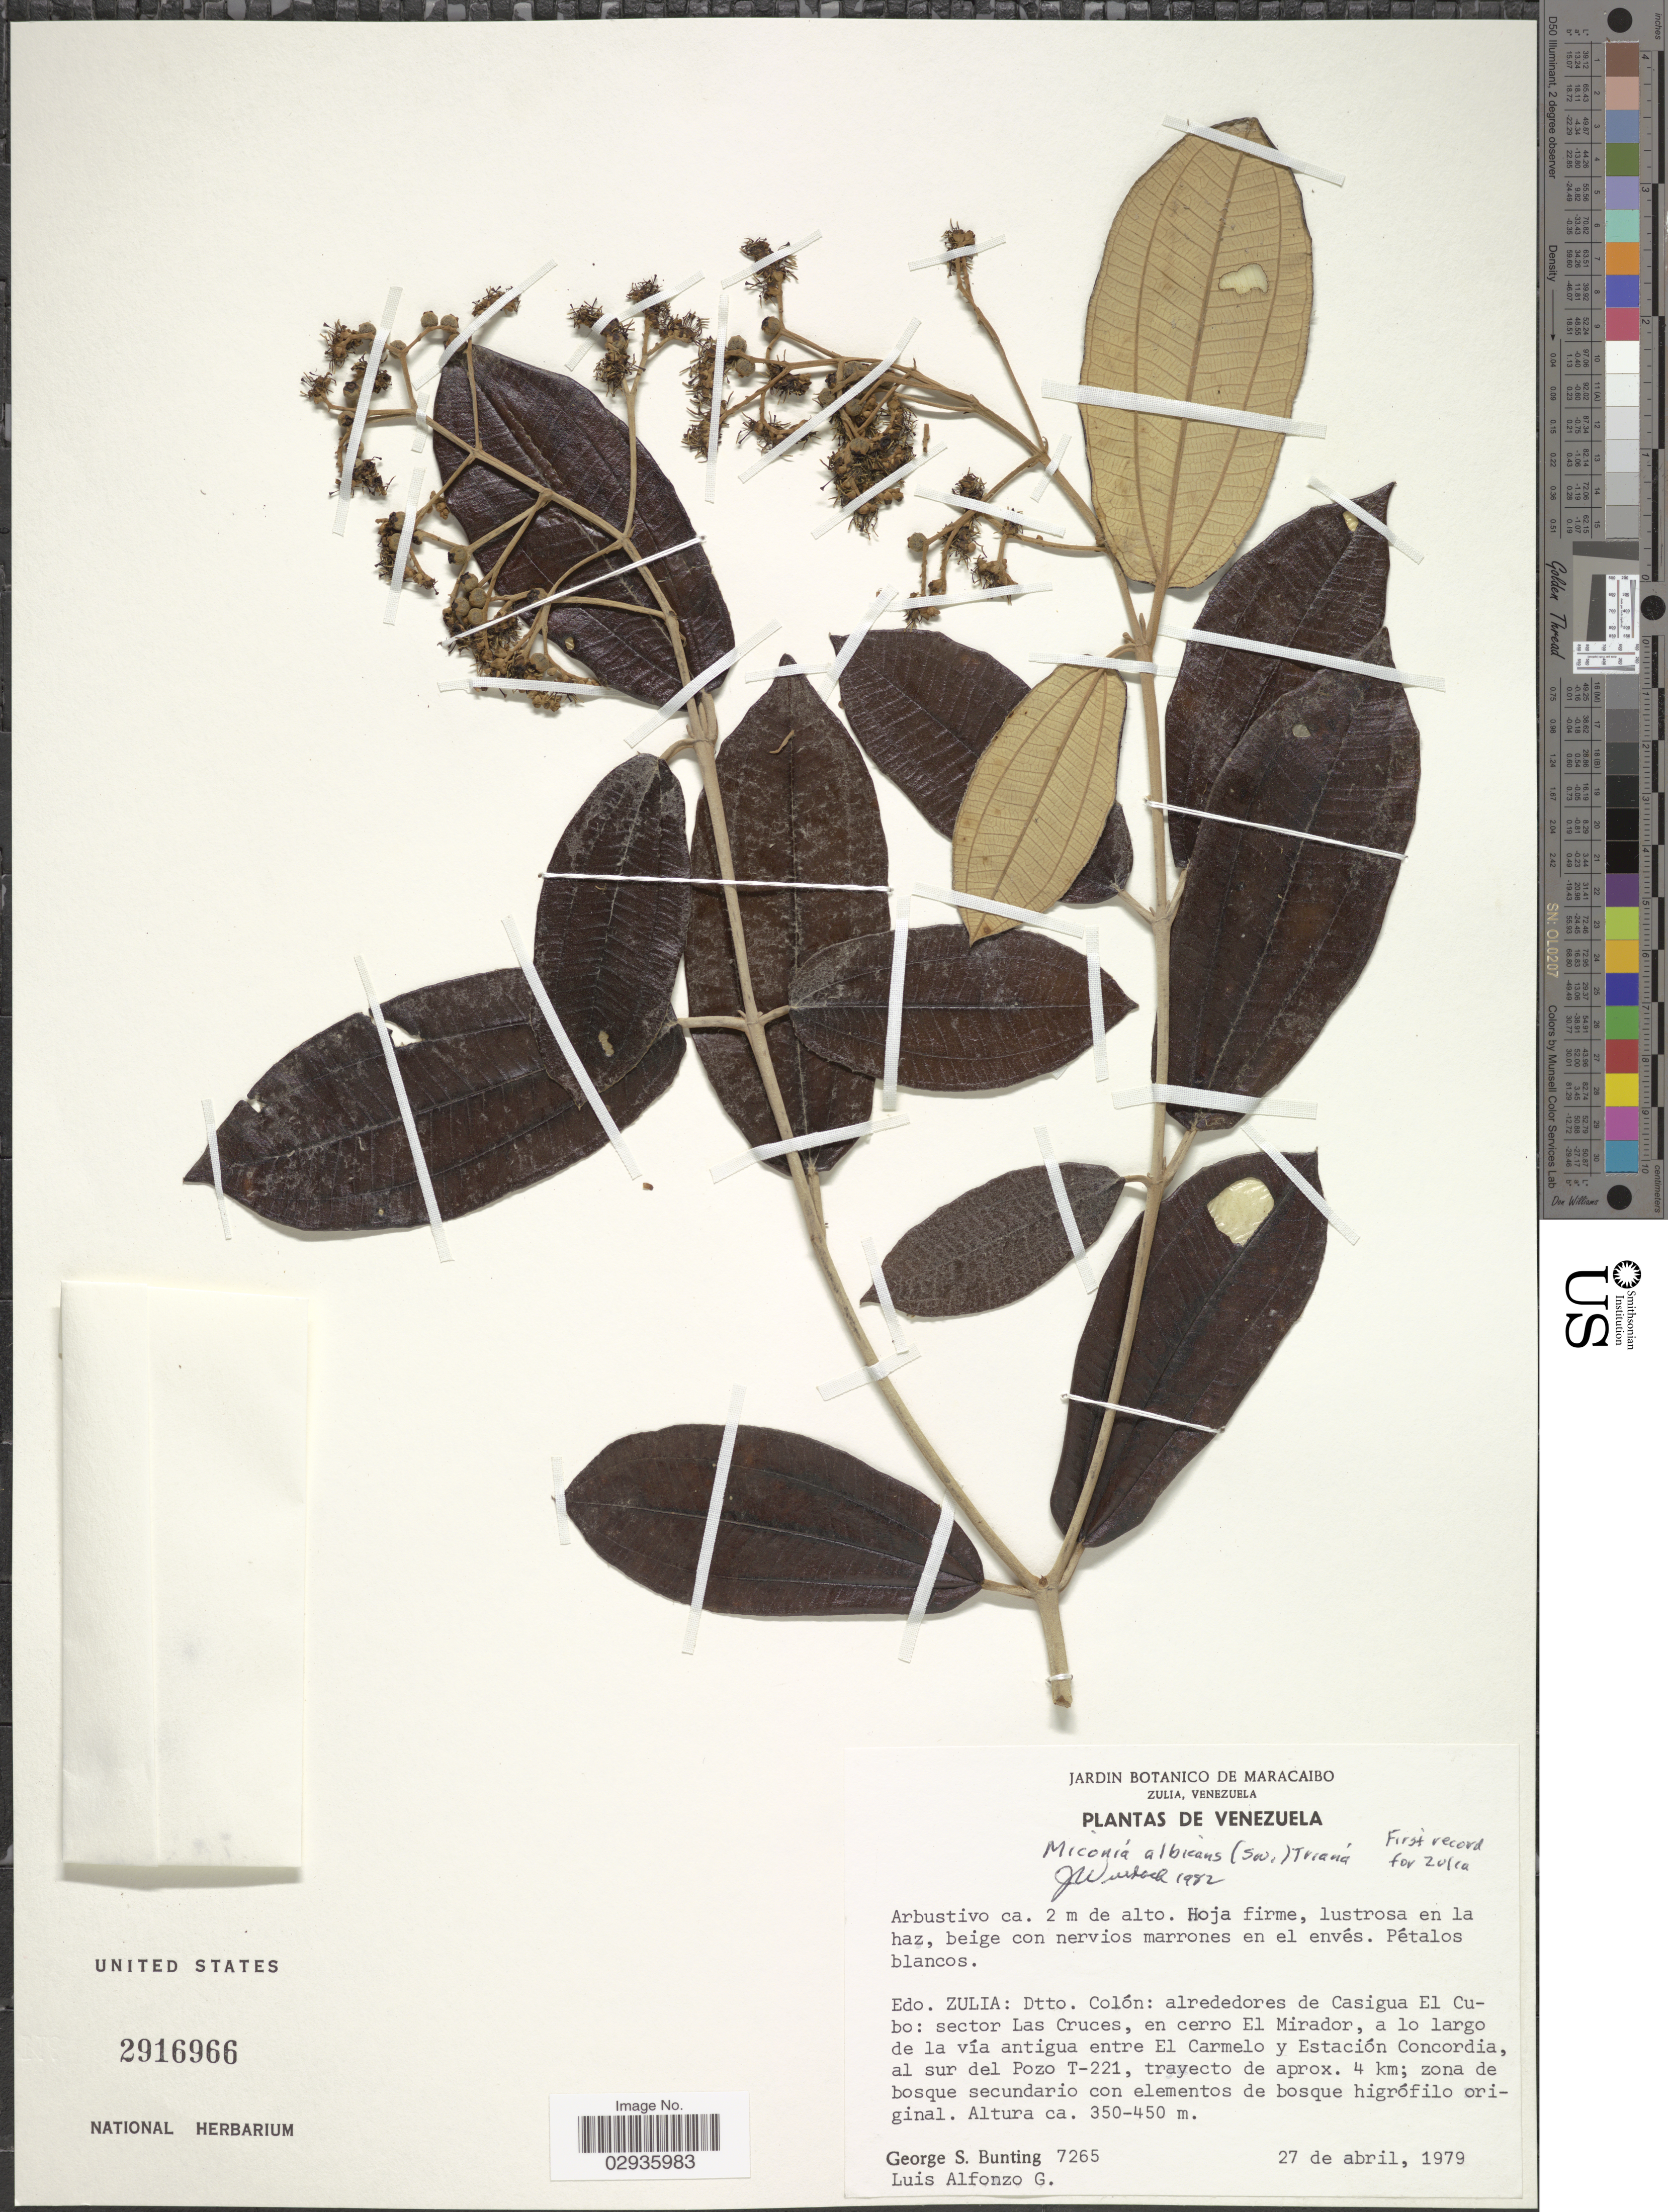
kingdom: Plantae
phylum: Tracheophyta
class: Magnoliopsida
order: Myrtales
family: Melastomataceae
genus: Miconia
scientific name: Miconia albicans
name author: (Sw.) Steud.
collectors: G. S. Bunting & L. Alfonzo G.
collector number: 7265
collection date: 1979-04-27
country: Venezuela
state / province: Zulia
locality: Dtto. Colón: alrededores de Casigua El Cubo: sector Las Cruces, en cerro El Mirador, a lo largo de la vía antigua entre El Carmelo y Estación Concordia, al sur del Pozo T-221, trayecto de aprox. 4 km.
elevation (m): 350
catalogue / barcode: US 2916966